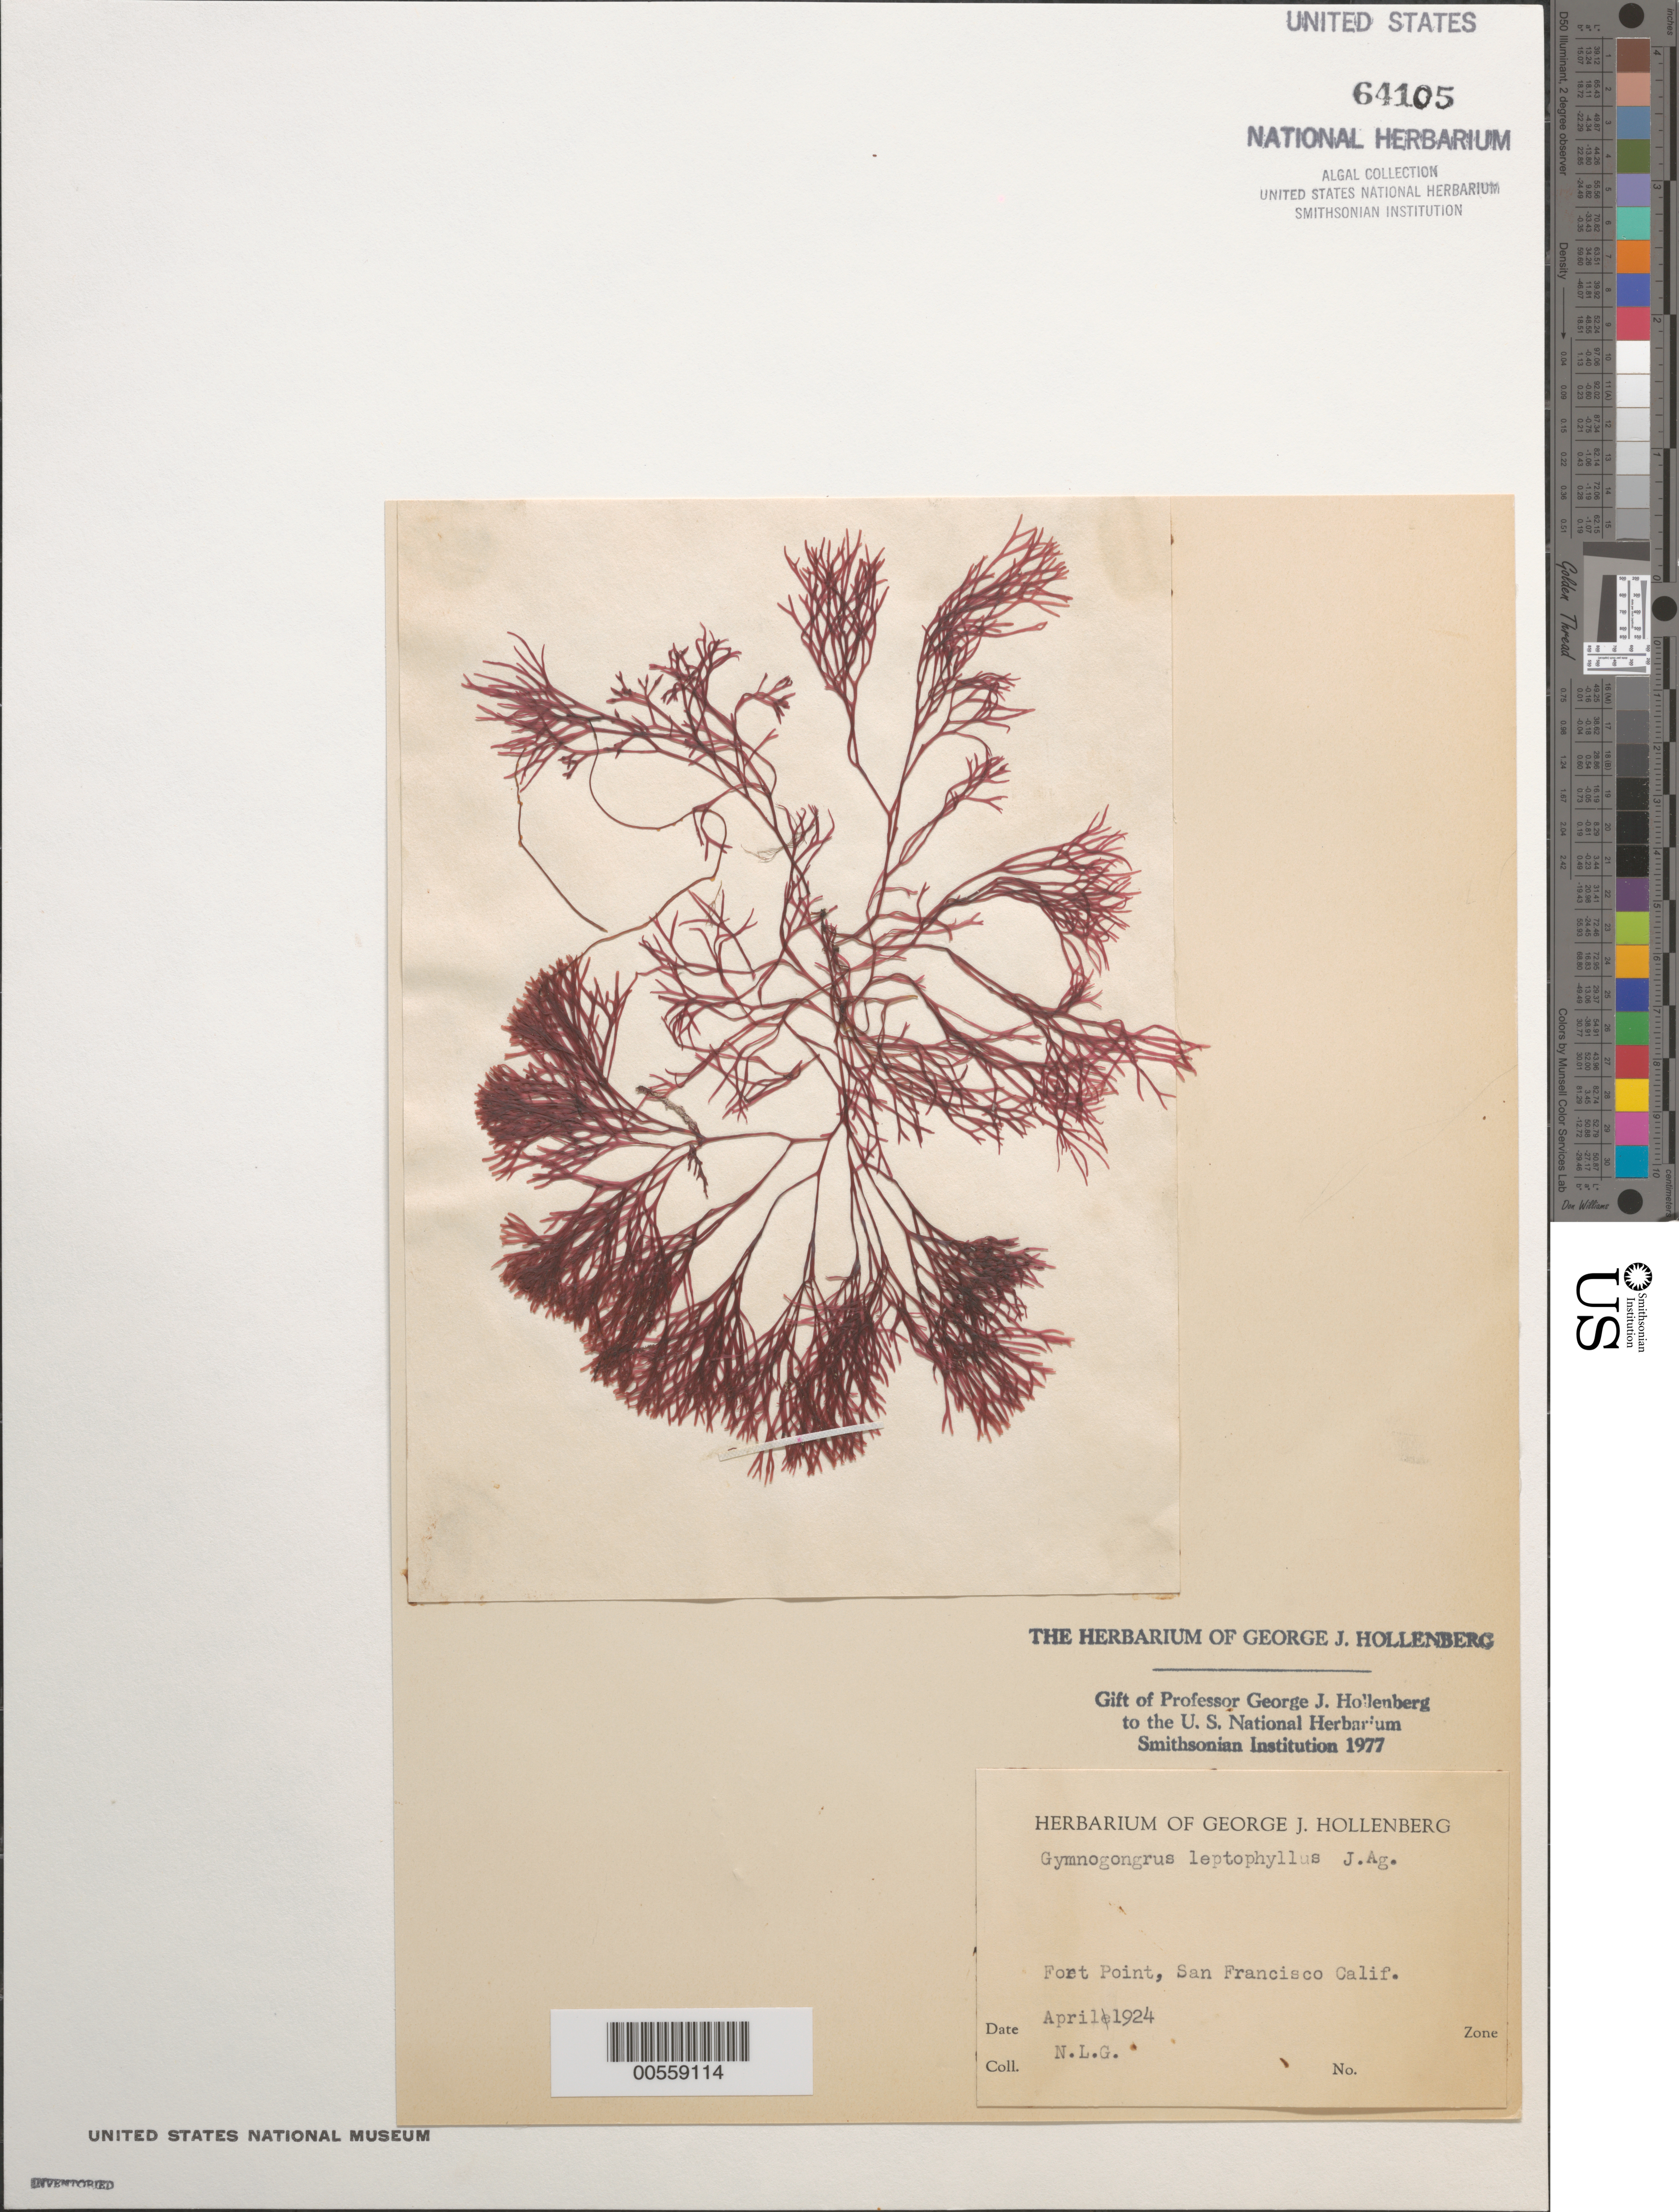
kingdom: Plantae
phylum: Rhodophyta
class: Florideophyceae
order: Gigartinales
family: Phyllophoraceae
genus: Besa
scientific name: Besa leptophylla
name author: (J. Agardh) M.S.Calderon & K.A. Miller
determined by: Algae name updating Project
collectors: N. Gardner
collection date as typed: Apr 1924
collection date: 1924-04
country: United States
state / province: California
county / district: San Francisco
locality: San Francisco, Fort Point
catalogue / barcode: US 64105